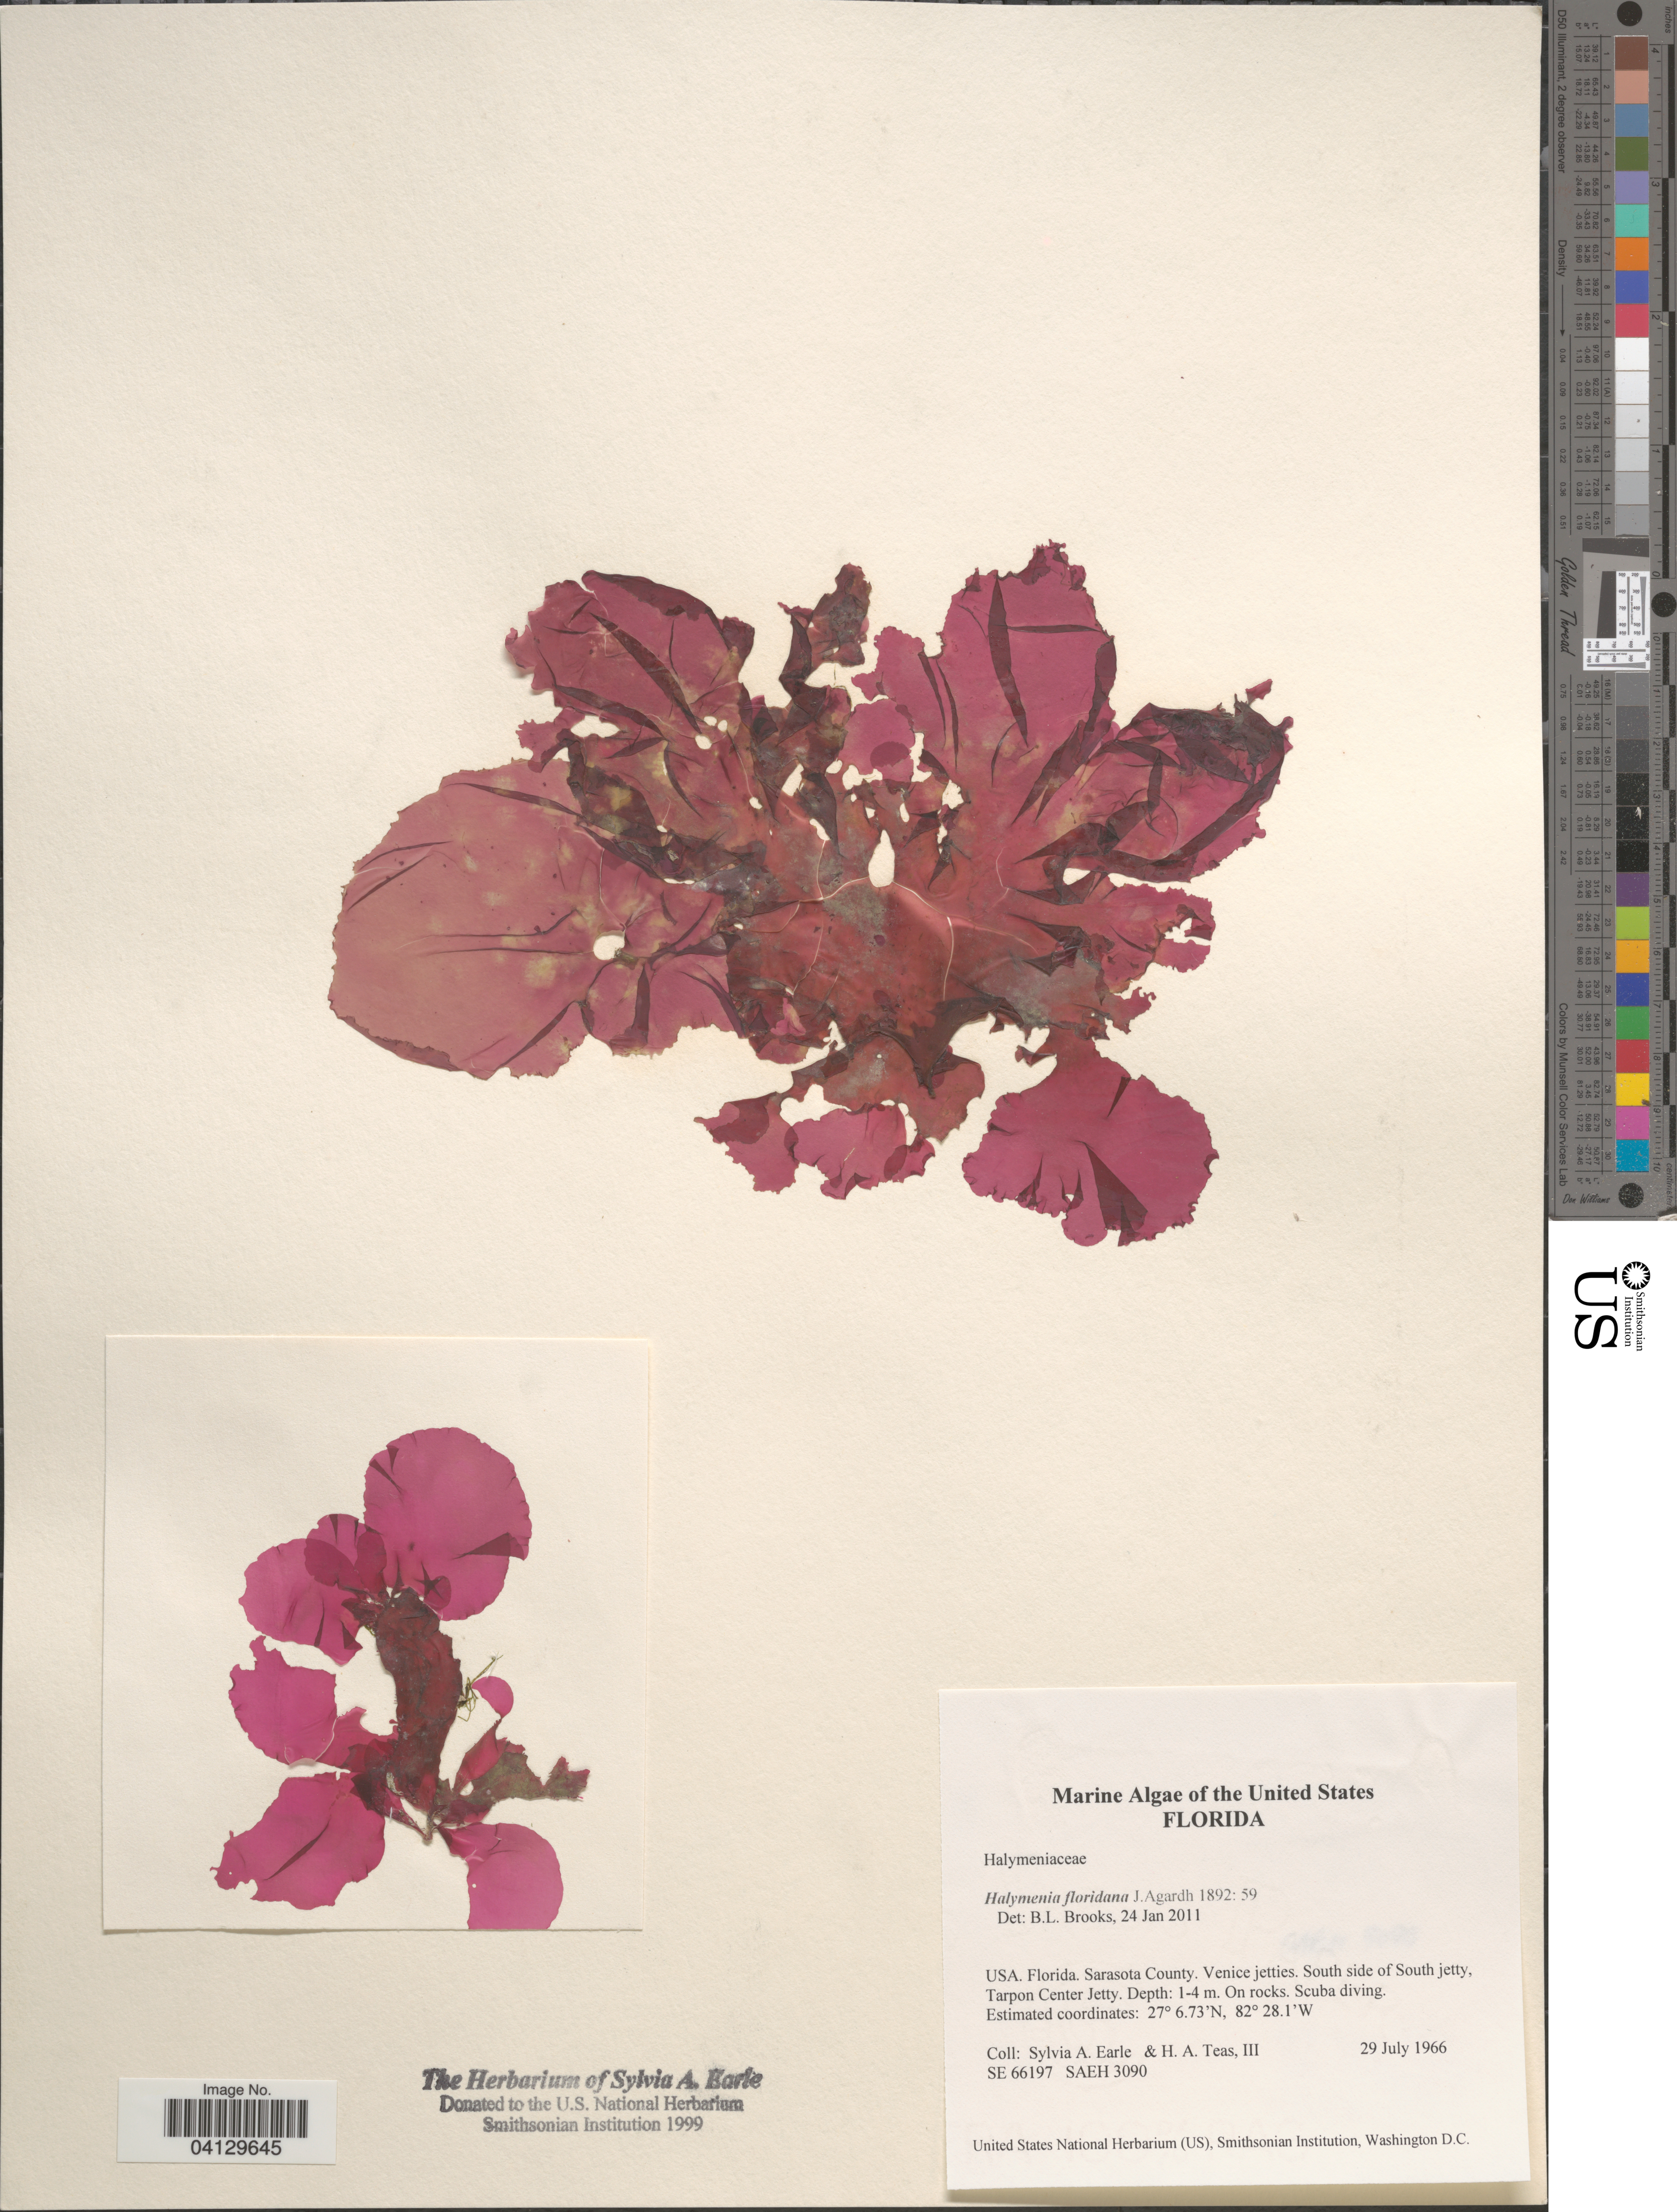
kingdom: Plantae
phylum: Rhodophyta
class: Florideophyceae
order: Halymeniales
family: Halymeniaceae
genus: Halymenia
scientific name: Halymenia floridana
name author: J. Agardh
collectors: S. A. Earle & H. Teas III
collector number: SE66197/SAEH3090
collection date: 1966-07-29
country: United States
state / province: Florida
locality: Sarasota County. Venice jetties. South side of South jetty, Tarpon Center Jetty.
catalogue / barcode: US 328641